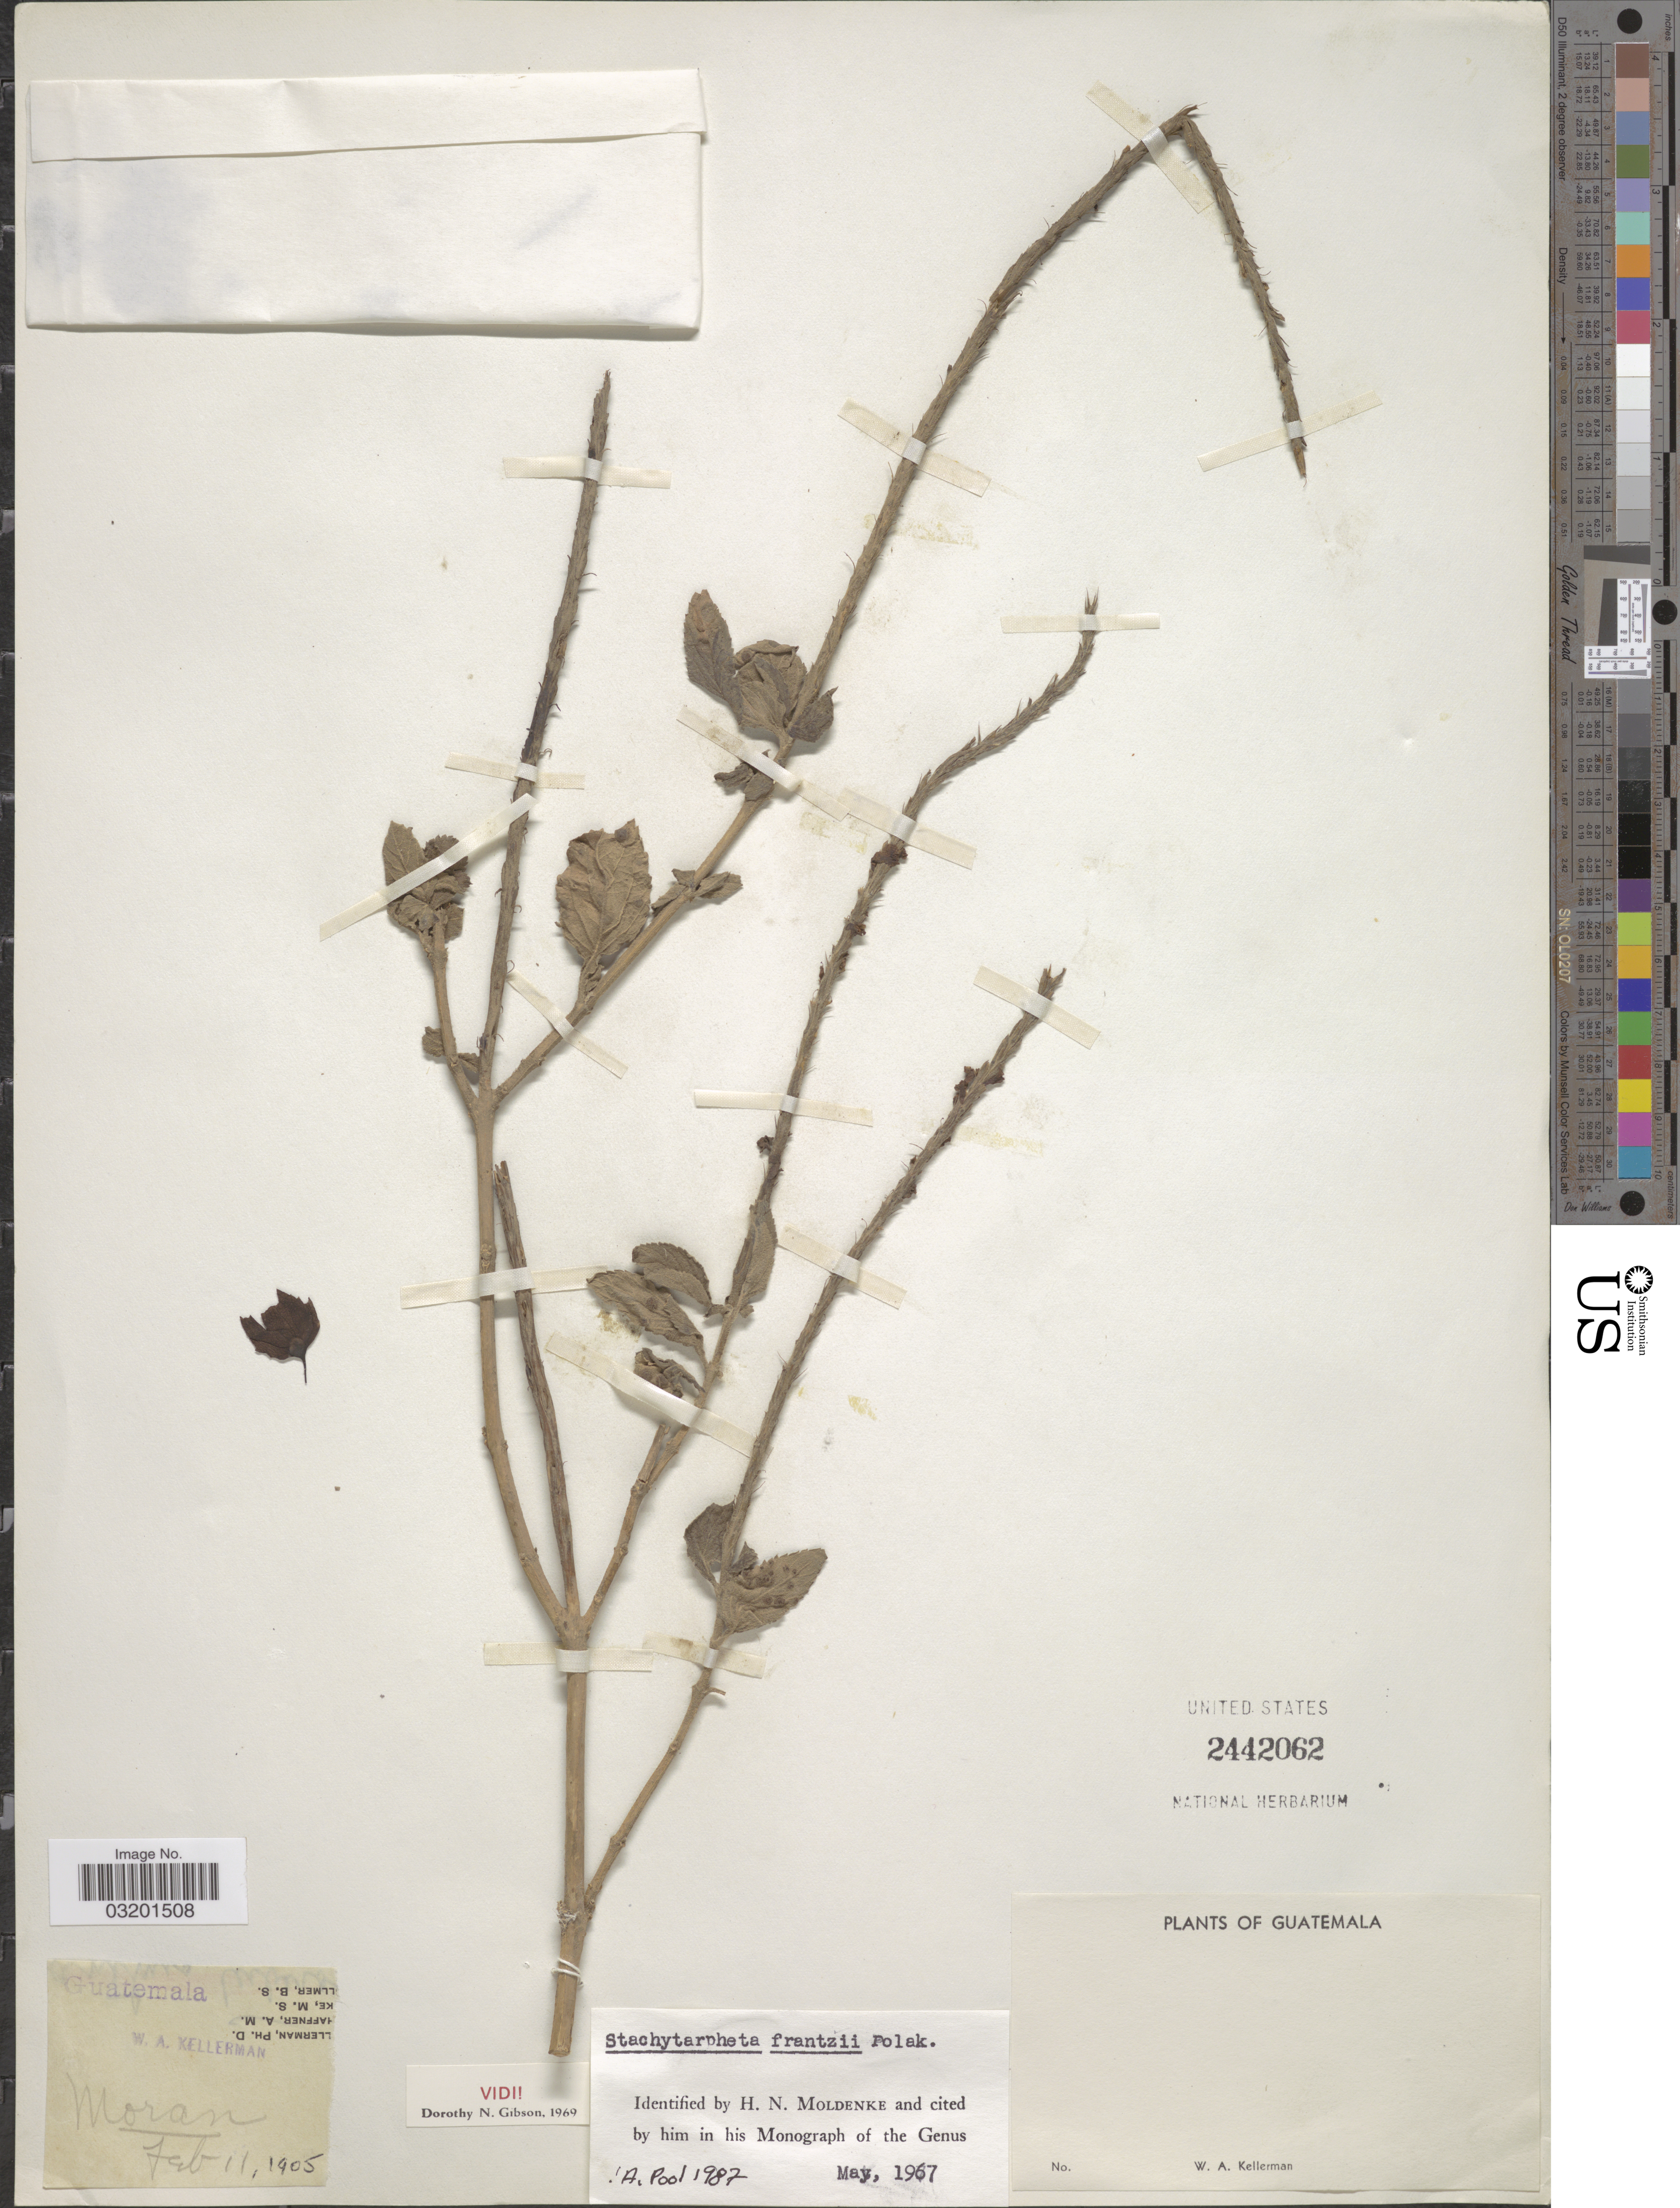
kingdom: Plantae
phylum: Tracheophyta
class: Magnoliopsida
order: Lamiales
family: Verbenaceae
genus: Stachytarpheta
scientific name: Stachytarpheta frantzii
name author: Pol.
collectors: W. Kellerman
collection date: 1905-02-11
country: Guatemala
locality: Moran.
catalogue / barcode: US 2442062